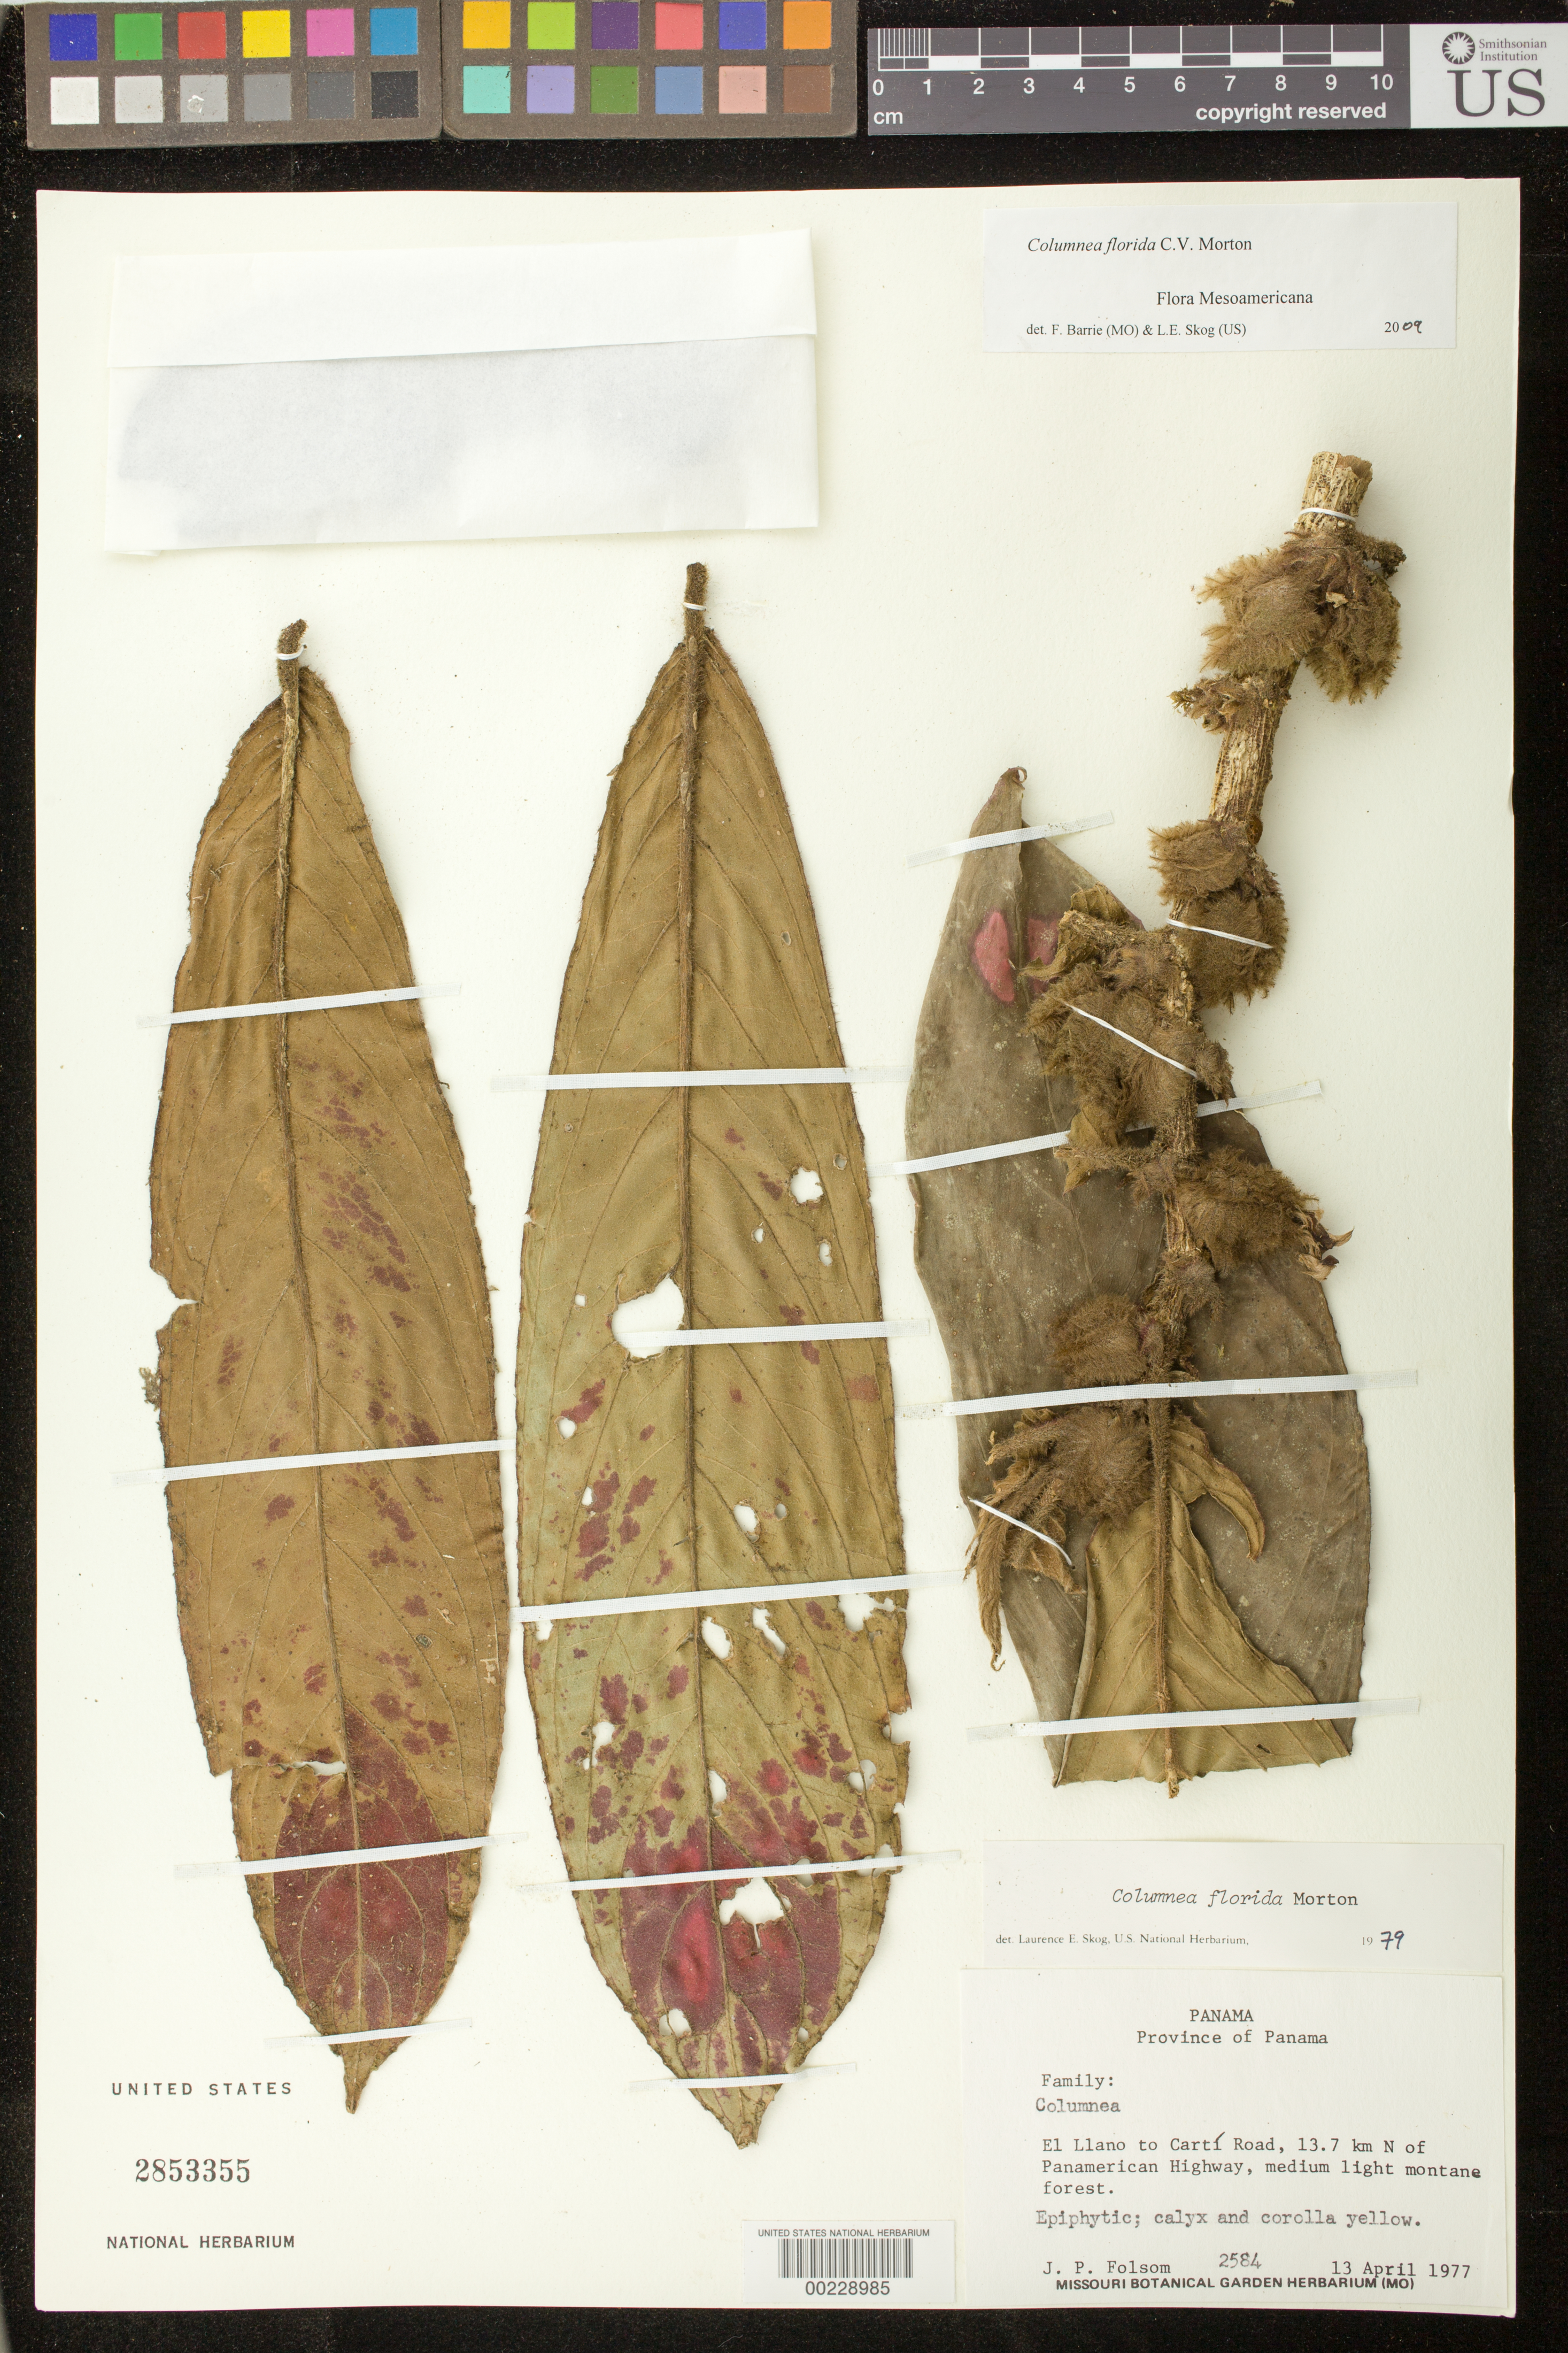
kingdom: Plantae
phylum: Tracheophyta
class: Magnoliopsida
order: Lamiales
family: Gesneriaceae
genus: Columnea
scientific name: Columnea florida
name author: C.V. Morton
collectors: J. P. Folsom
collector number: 2584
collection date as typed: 13 Apr 1977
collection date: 1977-04-13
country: Panama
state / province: Panamá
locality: El Llano to Carti road, 13.7 km N of Panamerican highway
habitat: Medium light montane forest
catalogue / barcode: US 2853355